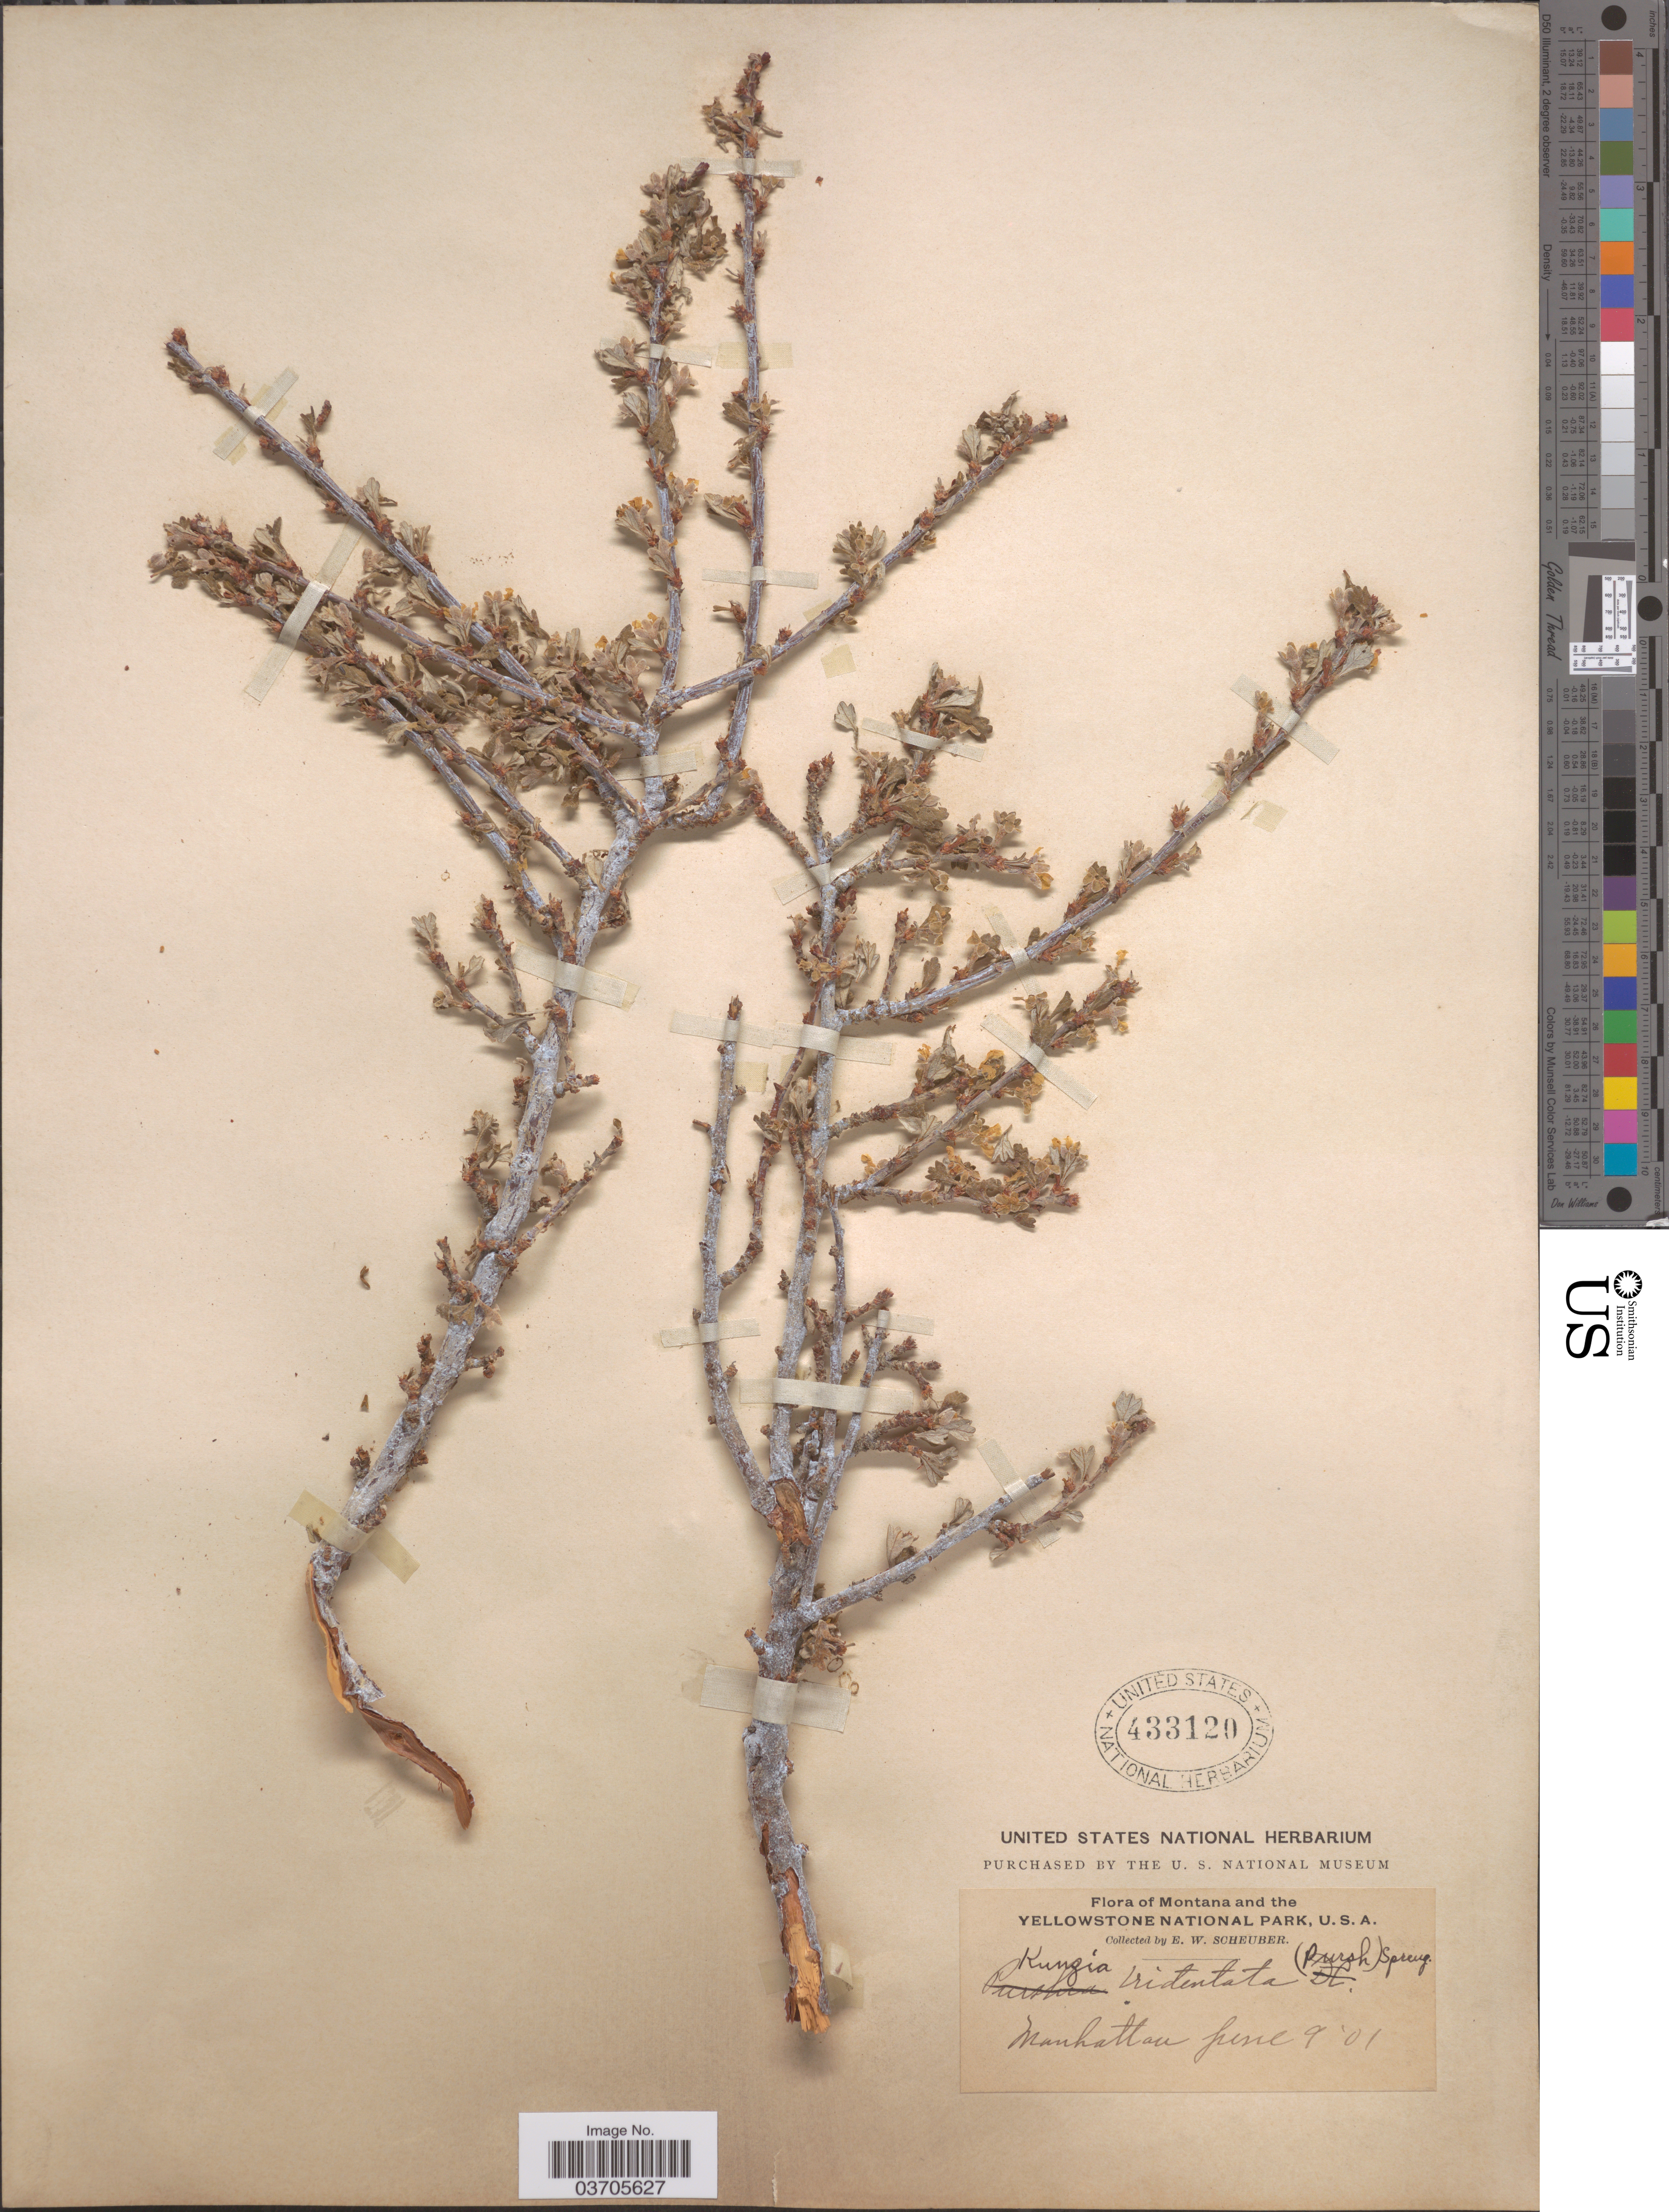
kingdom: Plantae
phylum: Tracheophyta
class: Magnoliopsida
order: Rosales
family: Rosaceae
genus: Purshia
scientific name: Purshia tridentata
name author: (Pursh) DC.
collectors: E. Scheuber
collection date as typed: Transcribed d/m/y: 9/6/1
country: United States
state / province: Montana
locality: And the Yellowstone National Park. Manhattan.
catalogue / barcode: US 433120